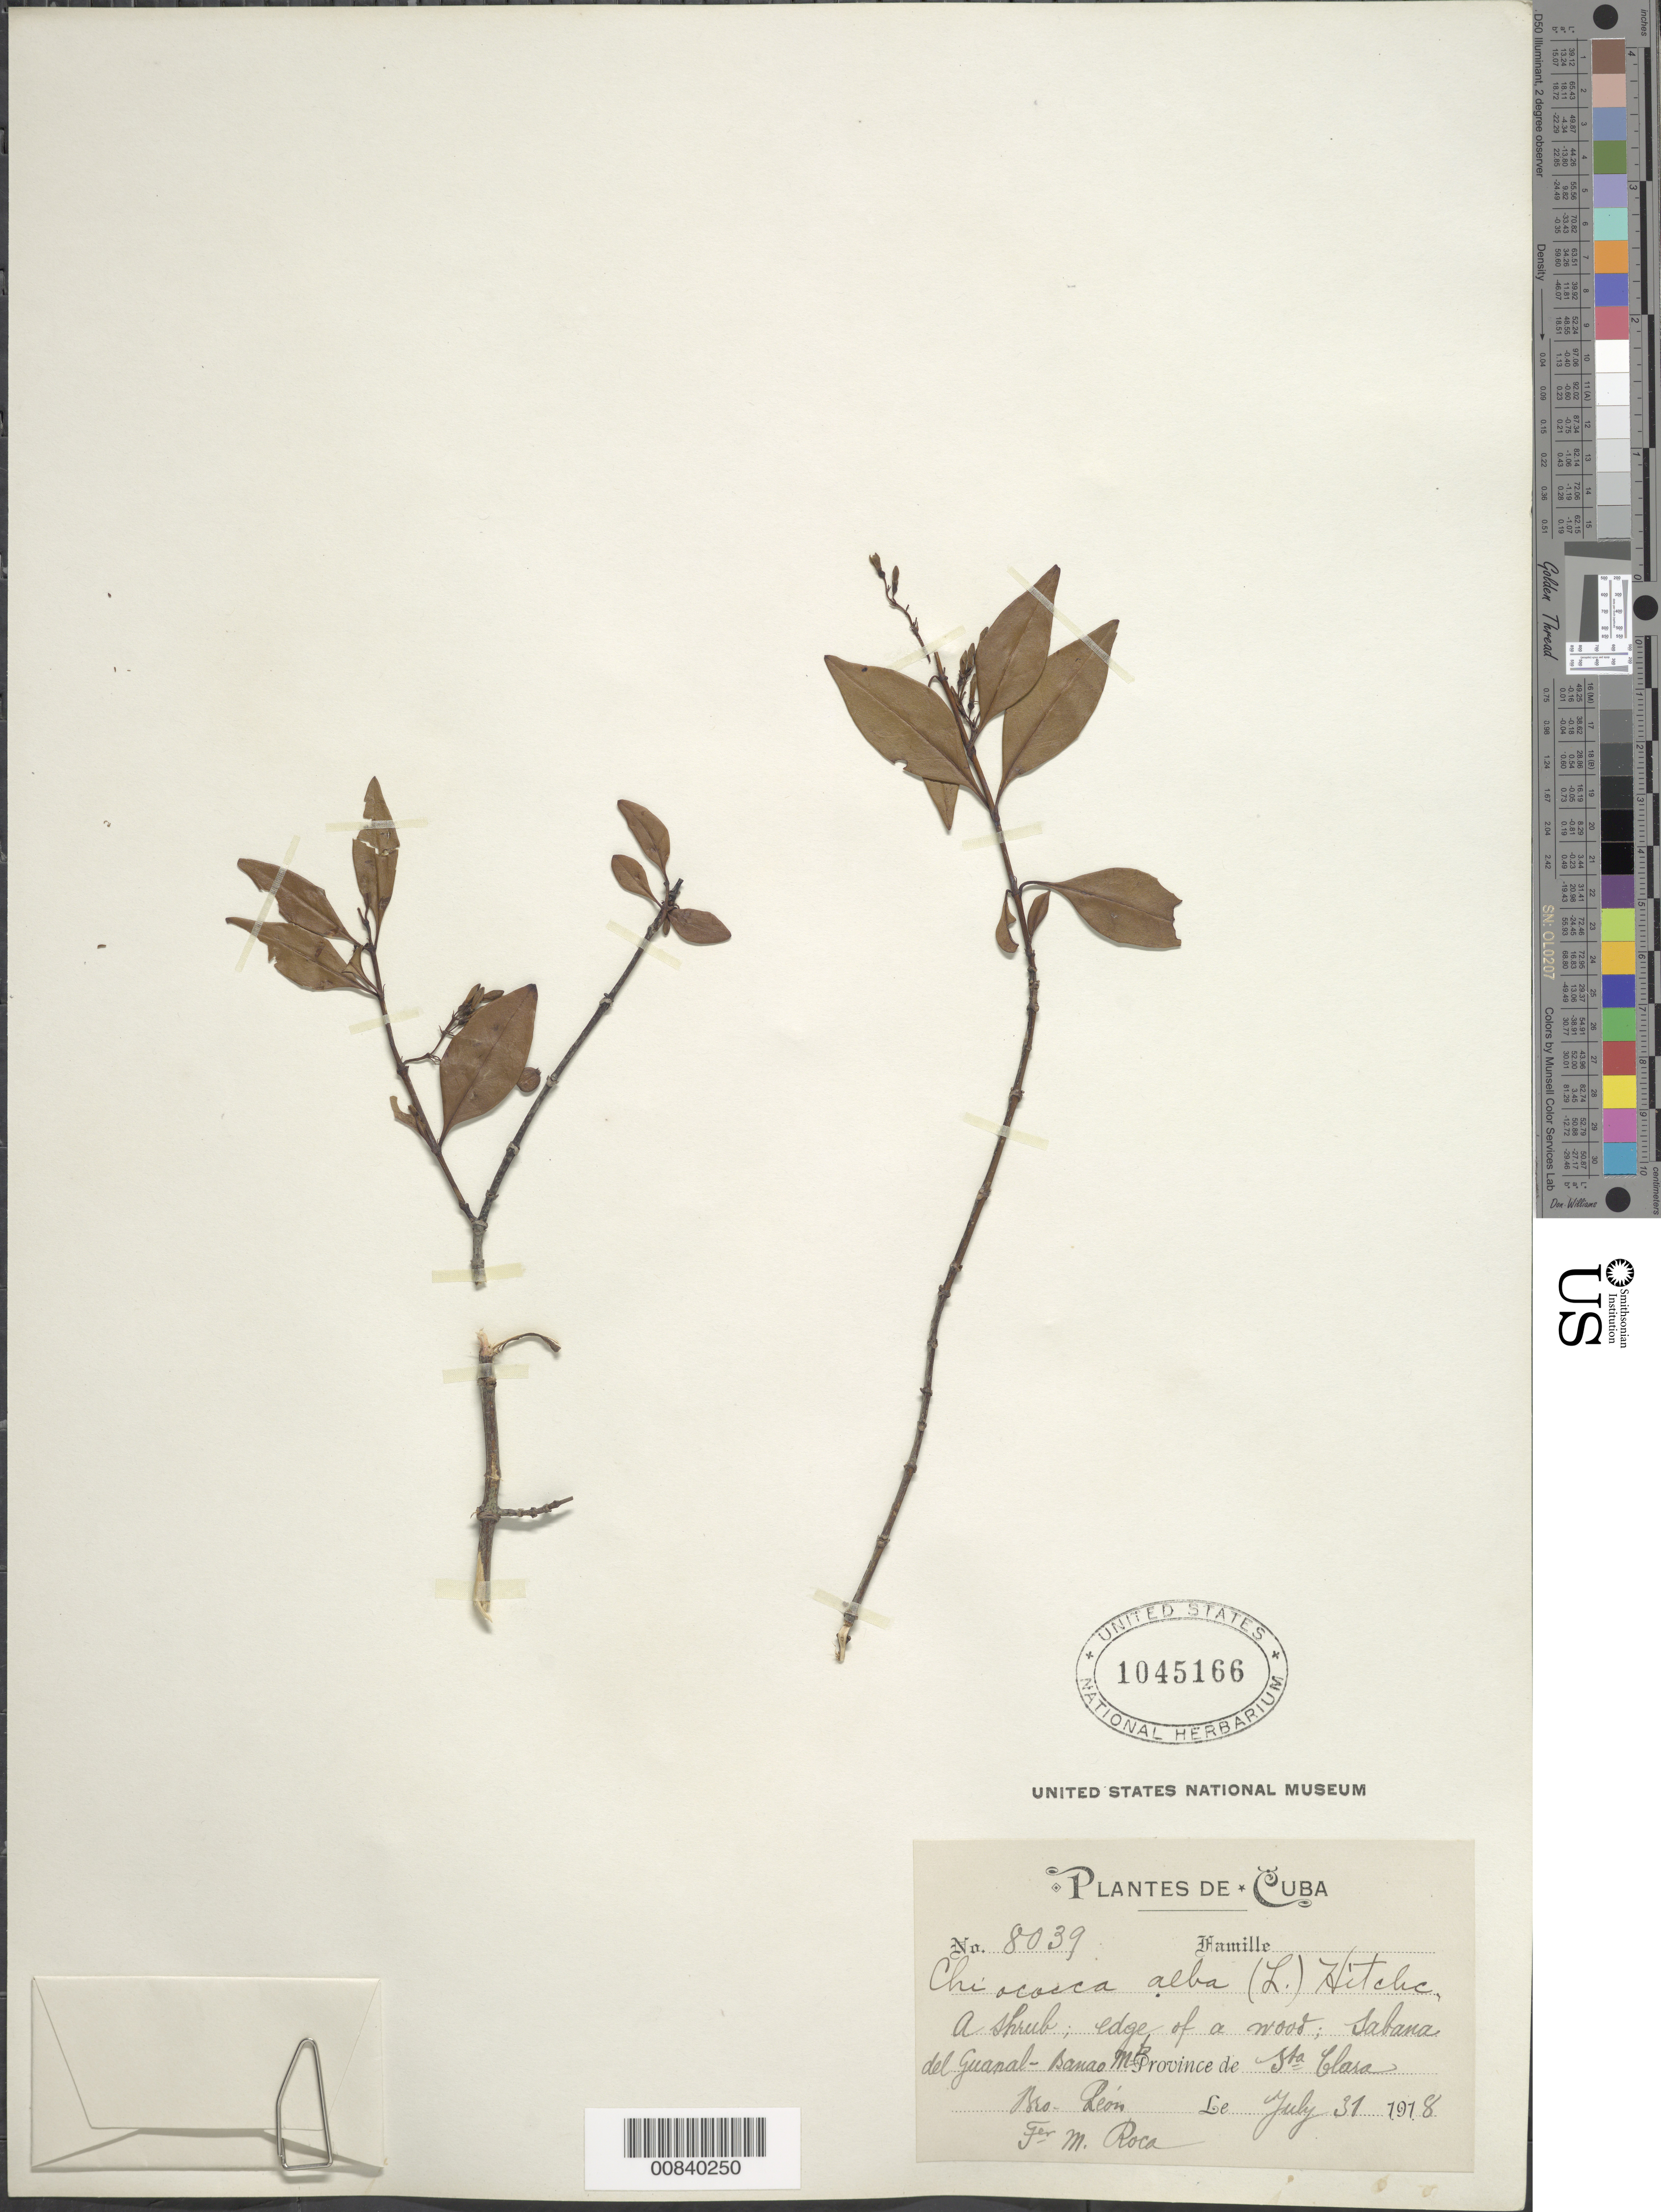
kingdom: Plantae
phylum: Tracheophyta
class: Magnoliopsida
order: Gentianales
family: Rubiaceae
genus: Chiococca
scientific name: Chiococca alba subsp. alba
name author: (L.) Hitchc.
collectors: Bro. León & M. Roca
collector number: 8039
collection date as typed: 31 Jul 1918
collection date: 1918-07-31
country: Cuba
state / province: Las Villas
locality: Sabana del Guanal - Banao Mts.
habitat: Edge of woods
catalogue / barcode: US 1045166